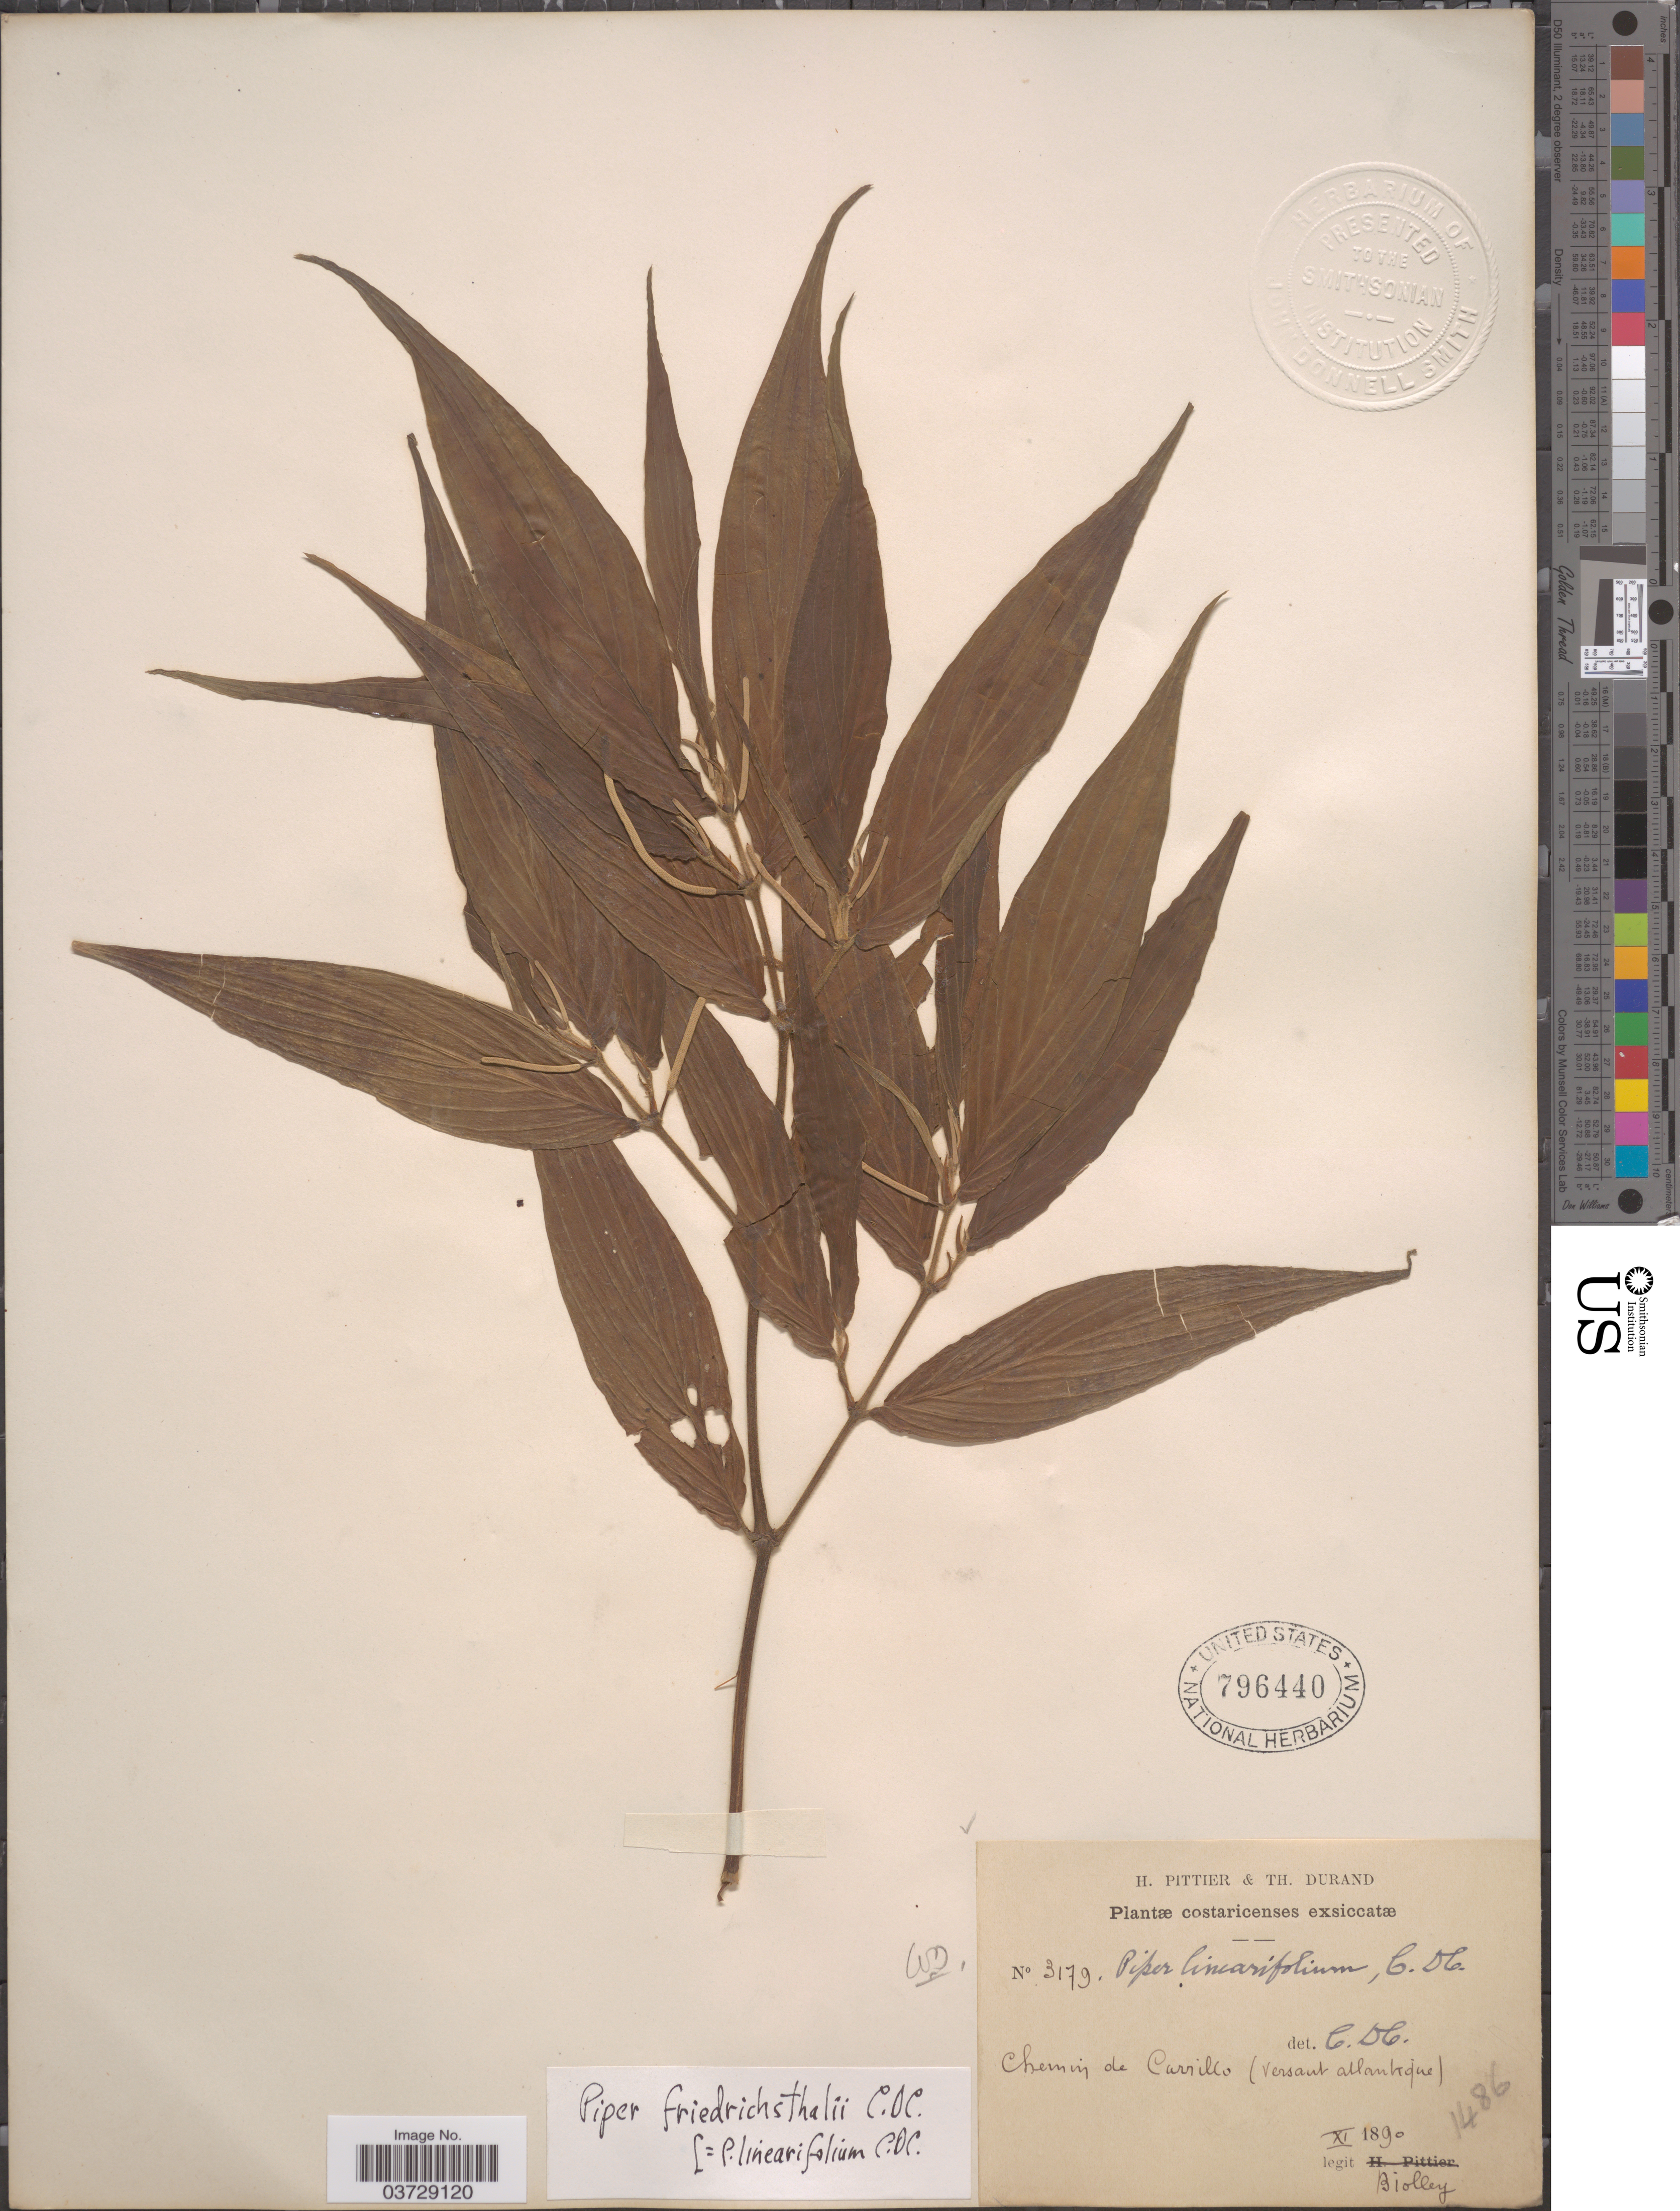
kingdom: Plantae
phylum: Tracheophyta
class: Magnoliopsida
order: Piperales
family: Piperaceae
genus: Piper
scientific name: Piper friedrichsthalii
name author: C. DC.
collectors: Biolley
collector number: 3179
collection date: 1890-11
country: Costa Rica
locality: Chemin de Carrilco (versant atlantique).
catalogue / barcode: US 796440